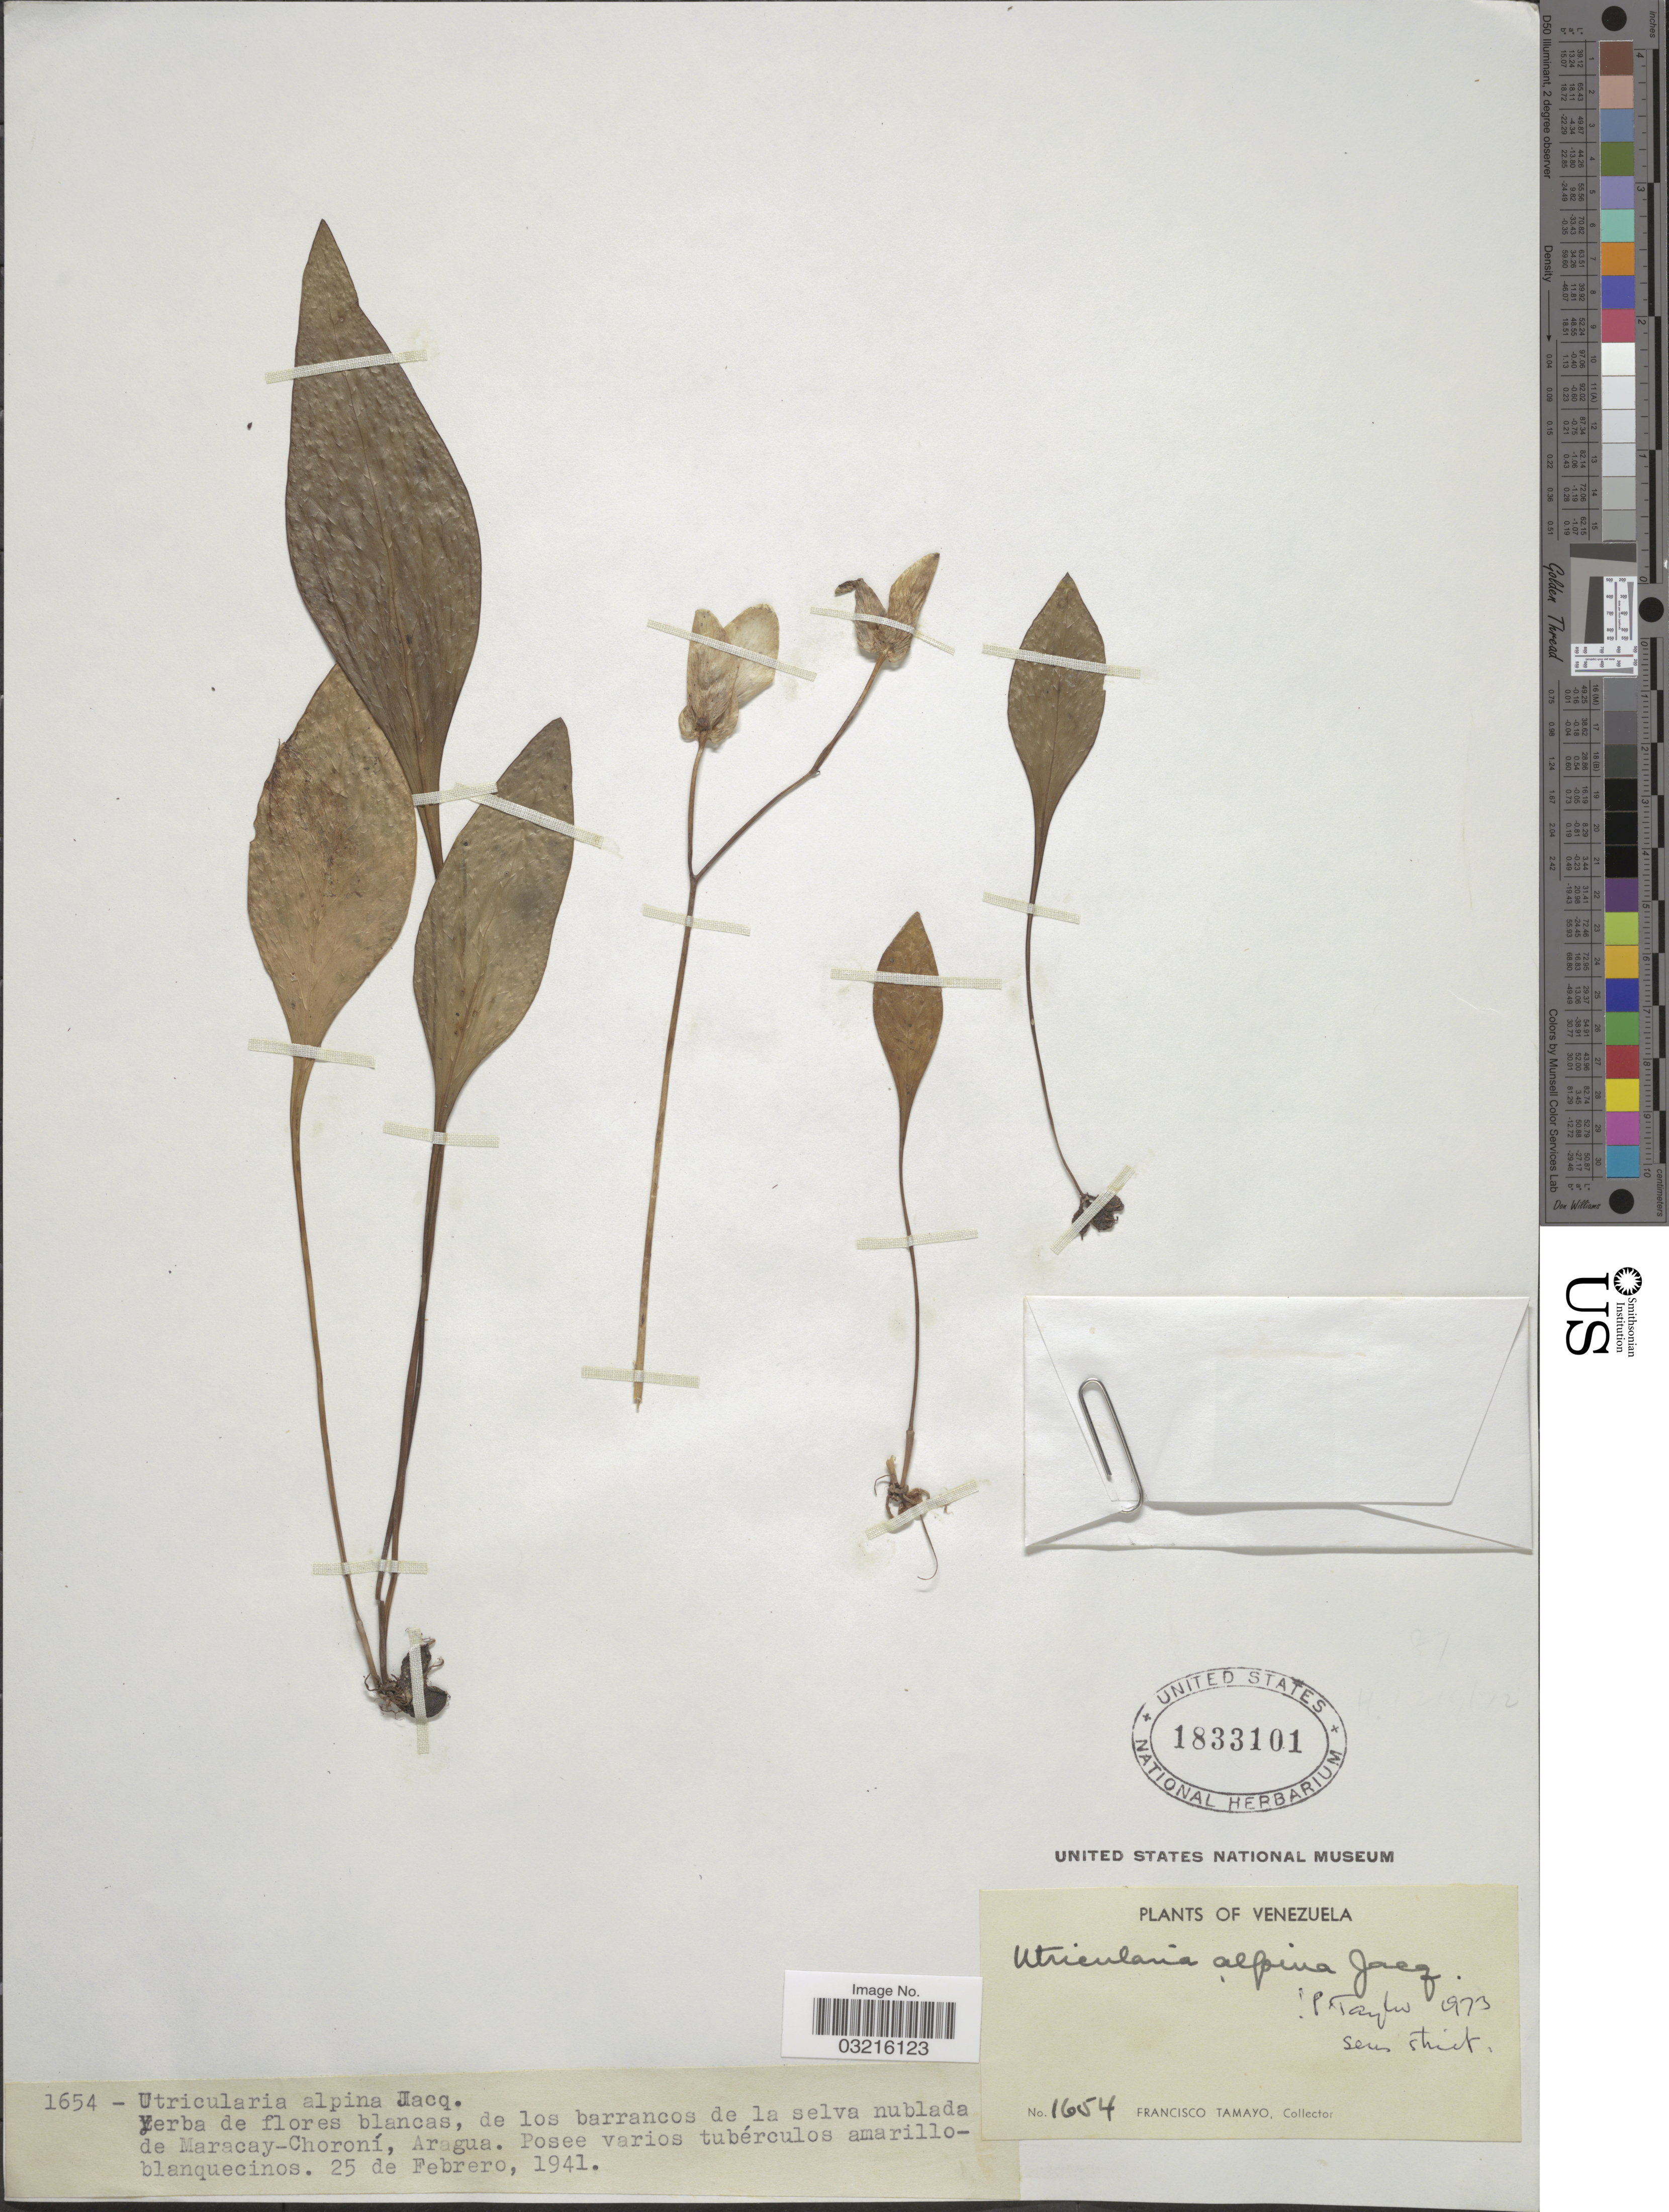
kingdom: Plantae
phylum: Tracheophyta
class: Magnoliopsida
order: Lamiales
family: Lentibulariaceae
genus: Utricularia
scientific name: Utricularia alpina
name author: Jacq.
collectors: F. Tamayo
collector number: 1654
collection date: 1941-02-25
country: Venezuela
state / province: Aragua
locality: Los Barrancos de la selva nublada de Maracay-Choroní.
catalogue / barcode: US 1833101